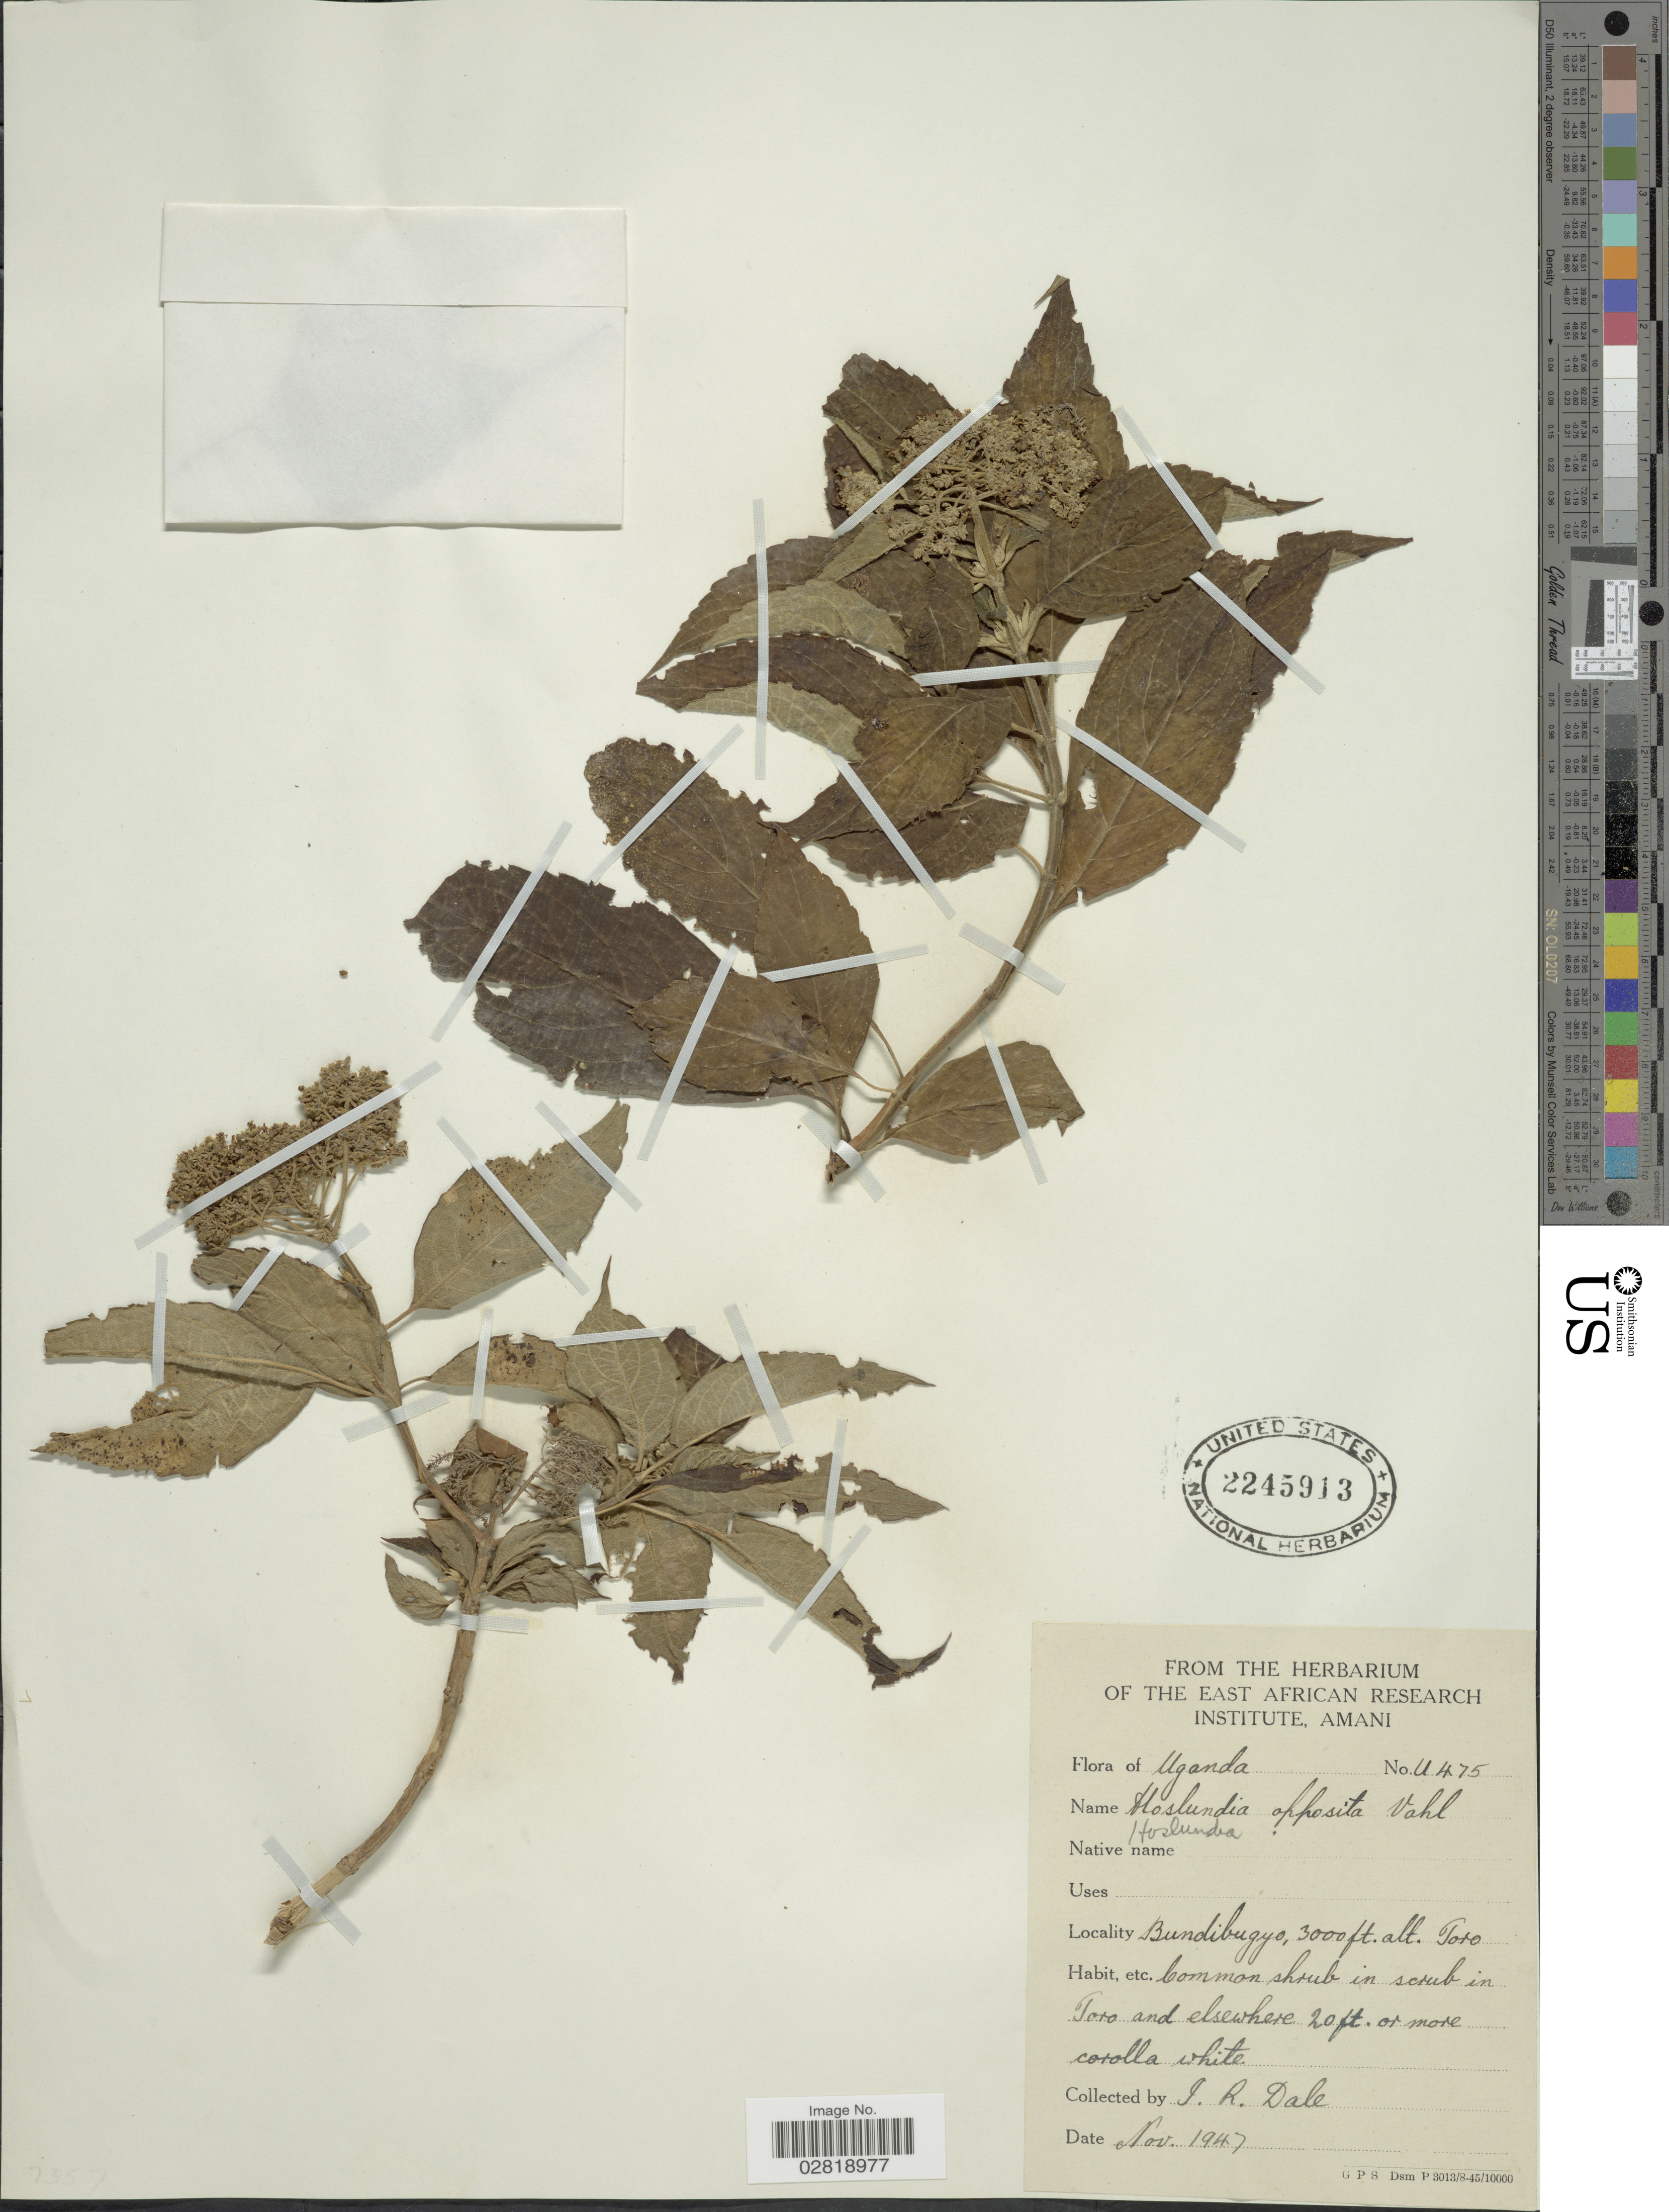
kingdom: Plantae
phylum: Tracheophyta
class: Magnoliopsida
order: Lamiales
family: Lamiaceae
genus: Hoslundia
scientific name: Hoslundia opposita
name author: Vahl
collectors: I. Dale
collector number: U475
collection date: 1947-11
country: Uganda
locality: Bundibugyo. Toro.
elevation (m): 914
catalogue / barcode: US 2245913